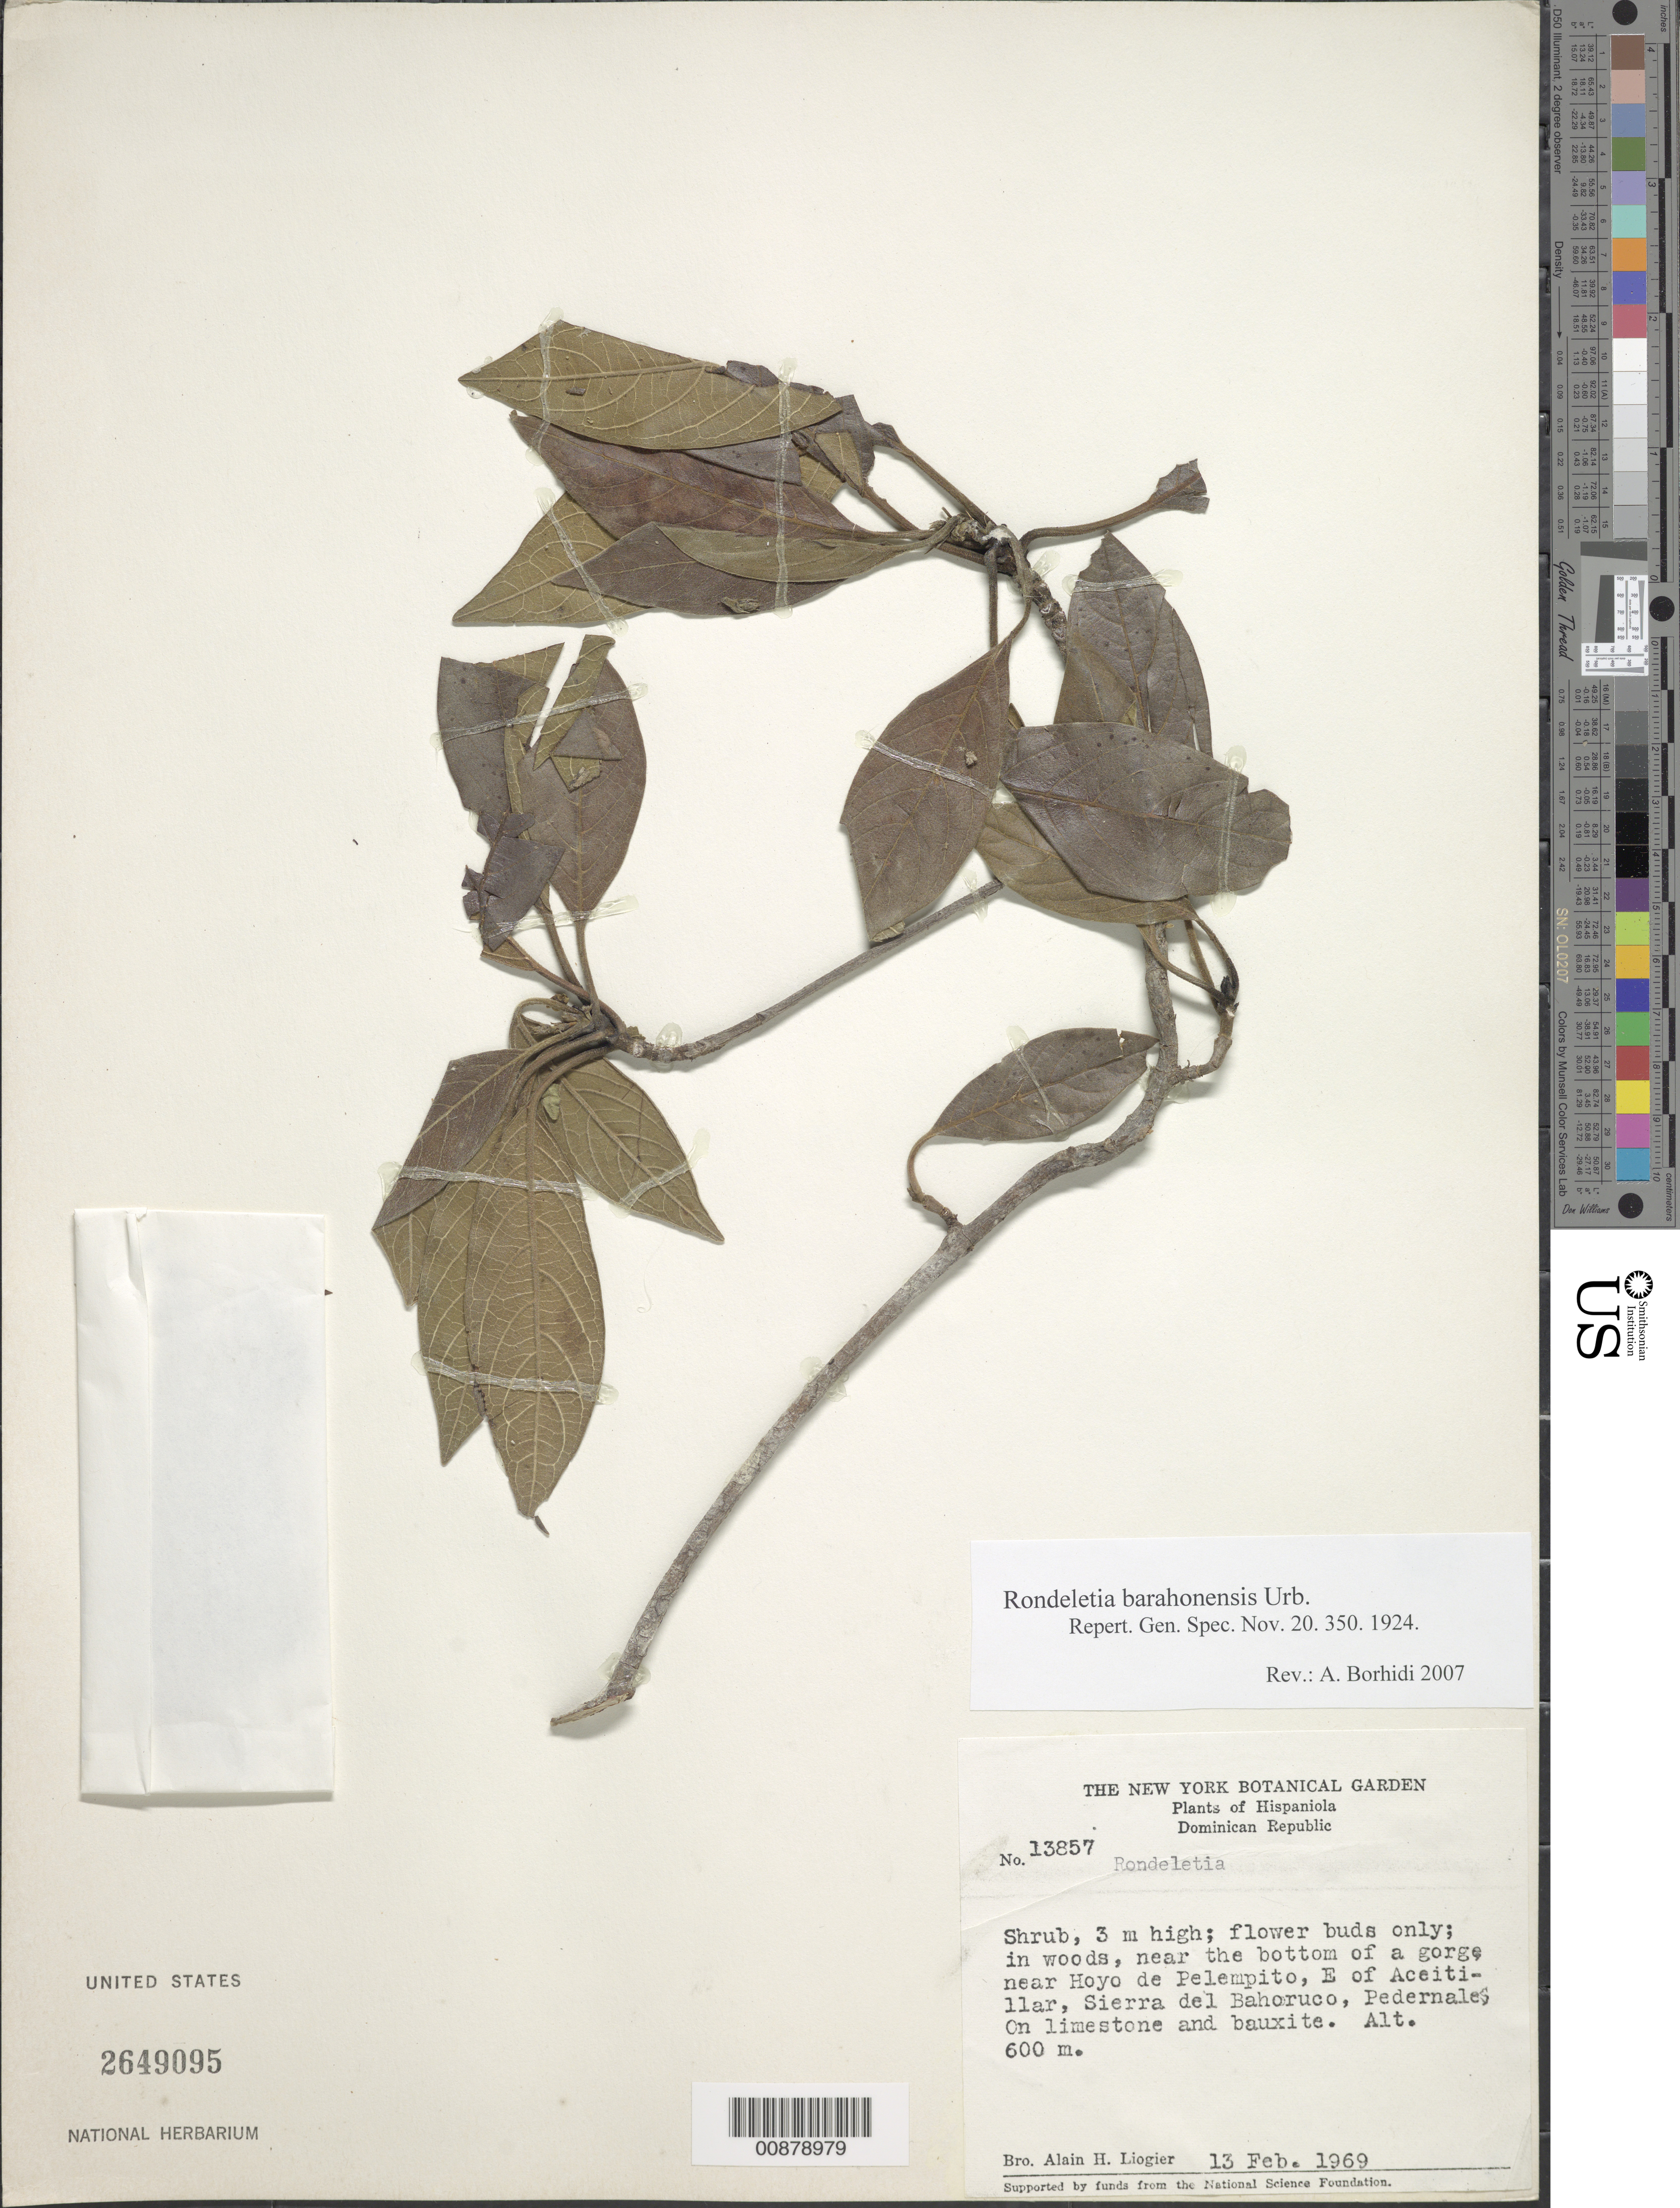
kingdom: Plantae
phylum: Tracheophyta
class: Magnoliopsida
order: Gentianales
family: Rubiaceae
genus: Rondeletia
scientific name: Rondeletia baracoensis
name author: Britton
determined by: Borhidi, Attila L.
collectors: A. H. Liogier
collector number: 13857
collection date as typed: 13 Feb 1969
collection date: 1969-02-13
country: Dominican Republic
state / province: Pedernales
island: Hispaniola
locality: Near Hoyo de Pelempito, E of Aceitillar, Sierra del Bahoruco.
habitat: In woods, near the bottom of a gorge. On limestone and bauxite.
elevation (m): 600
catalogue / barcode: US 2649095